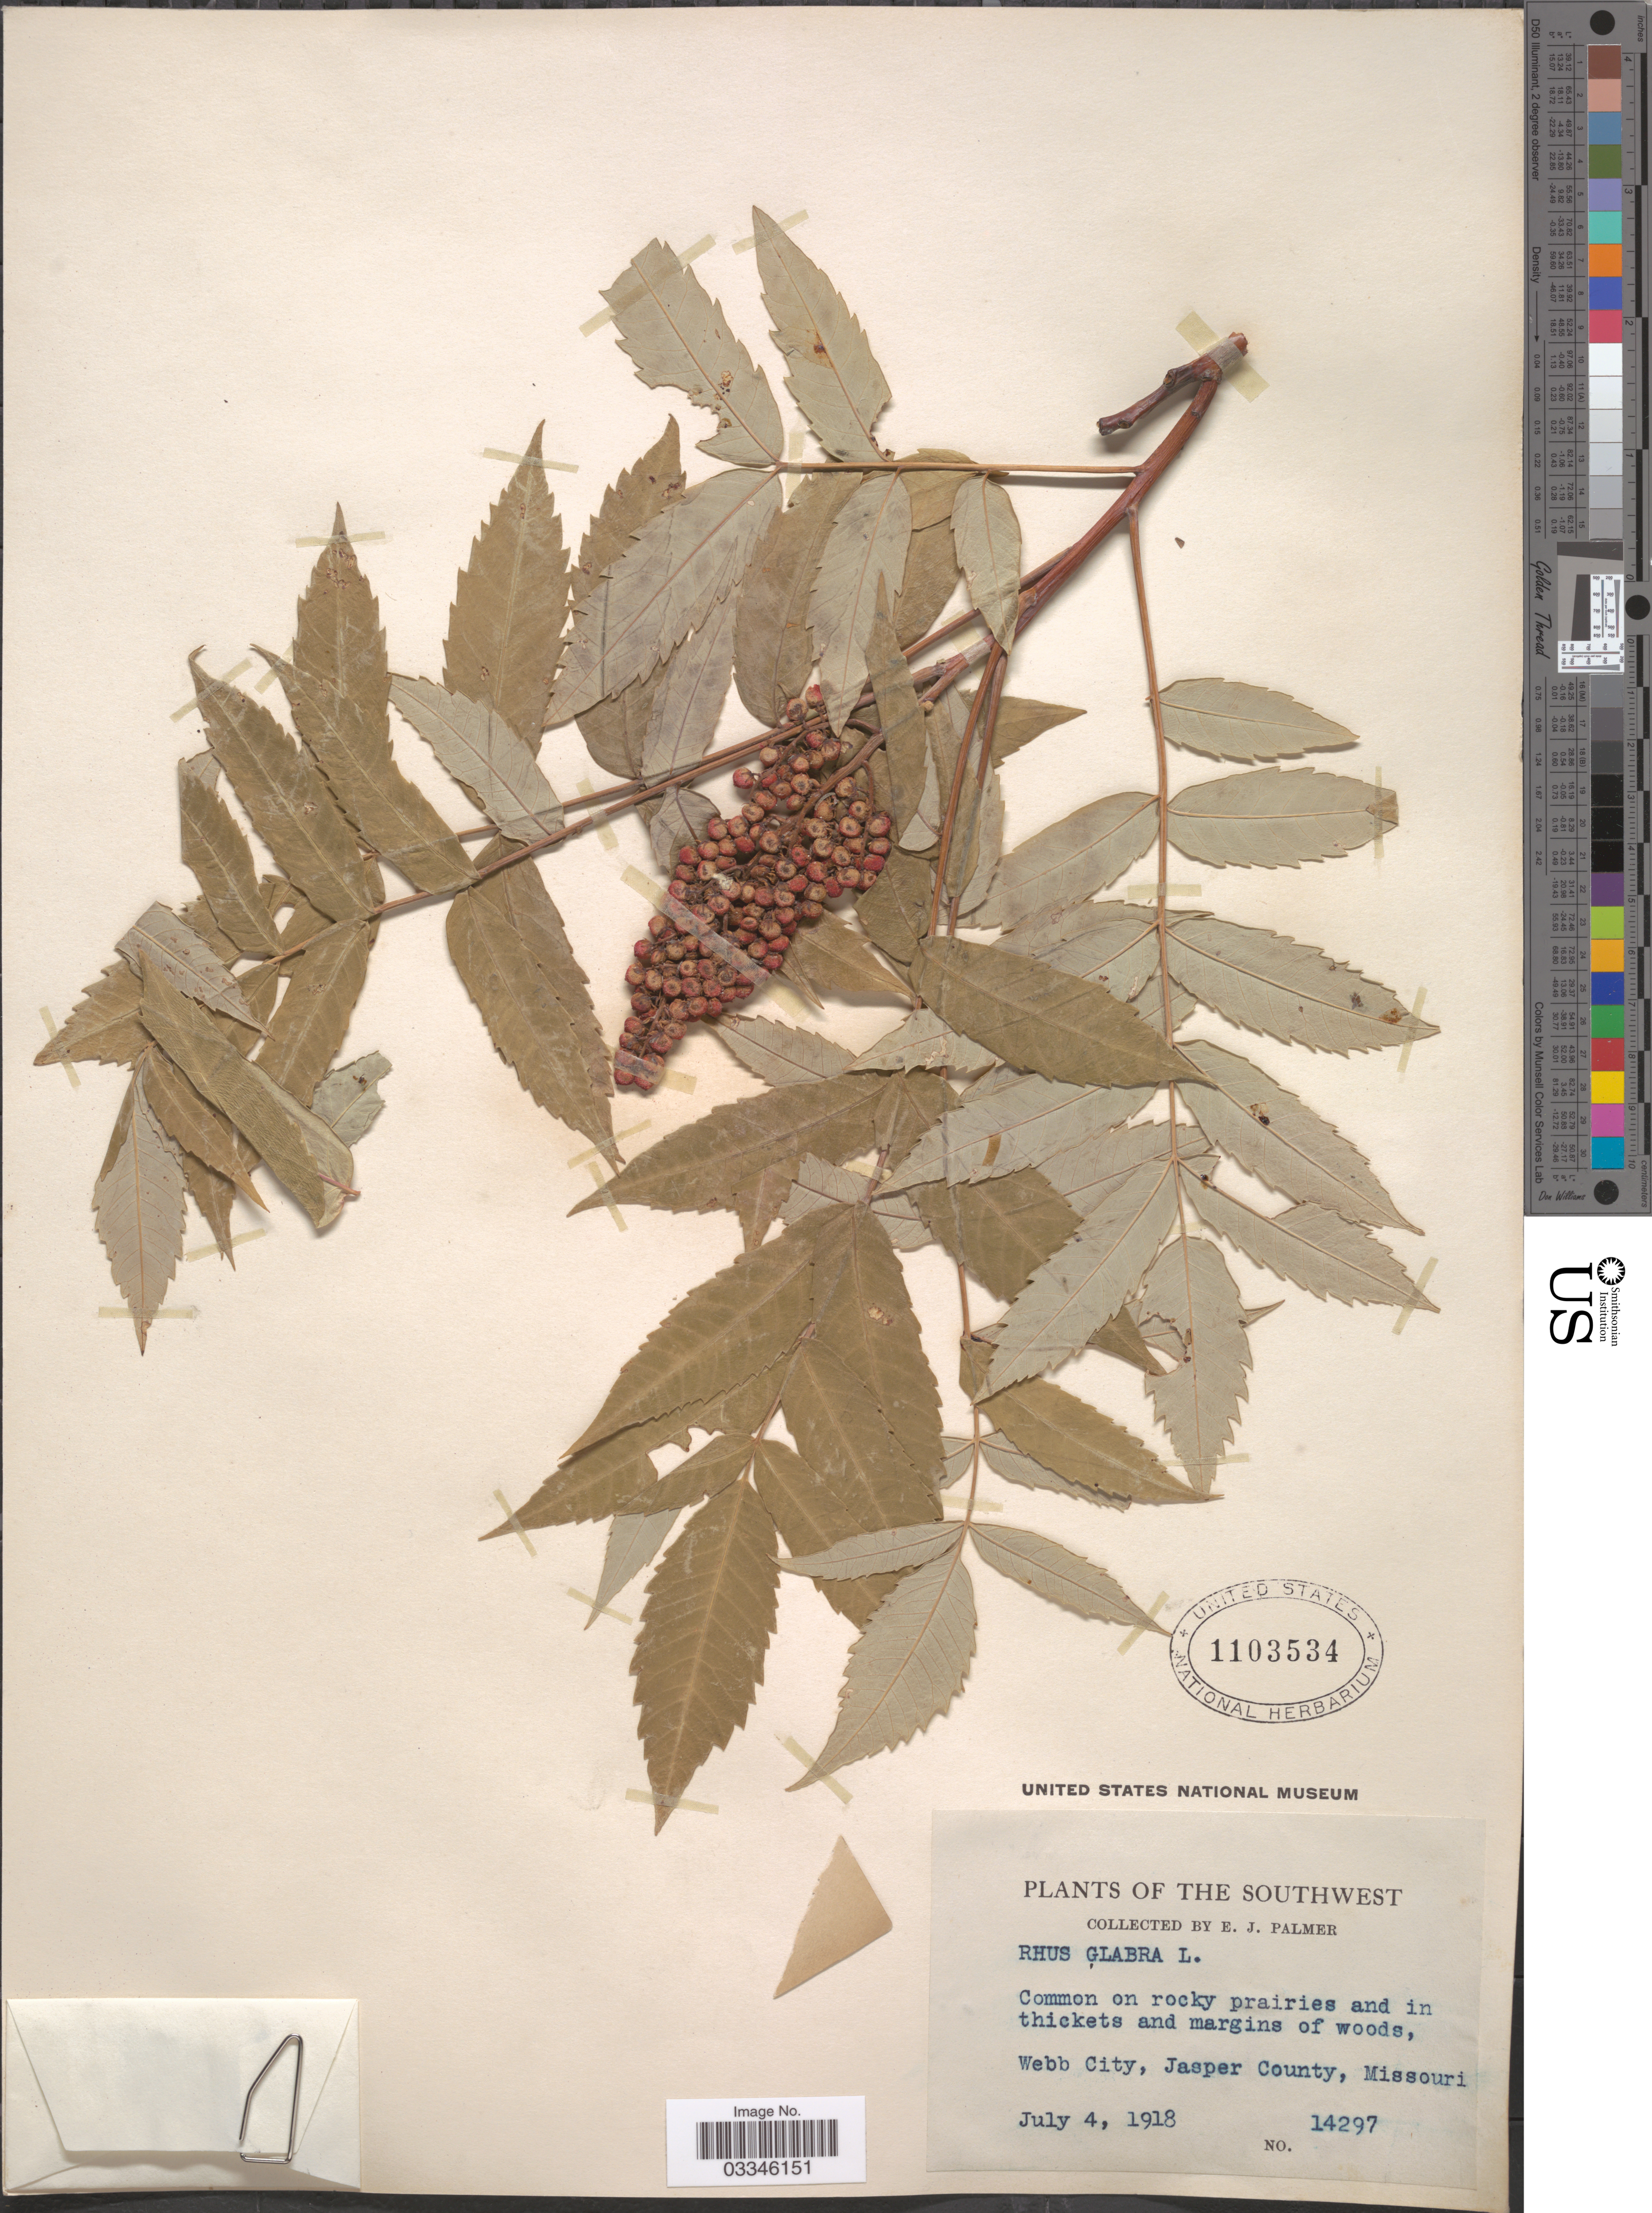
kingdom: Plantae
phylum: Tracheophyta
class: Magnoliopsida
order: Sapindales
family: Anacardiaceae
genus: Rhus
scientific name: Rhus glabra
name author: L.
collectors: E. J. Palmer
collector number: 14297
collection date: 1918-07-04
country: United States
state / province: Missouri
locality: The Southwest. Webb City, Jasper County.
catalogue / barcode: US 1103534